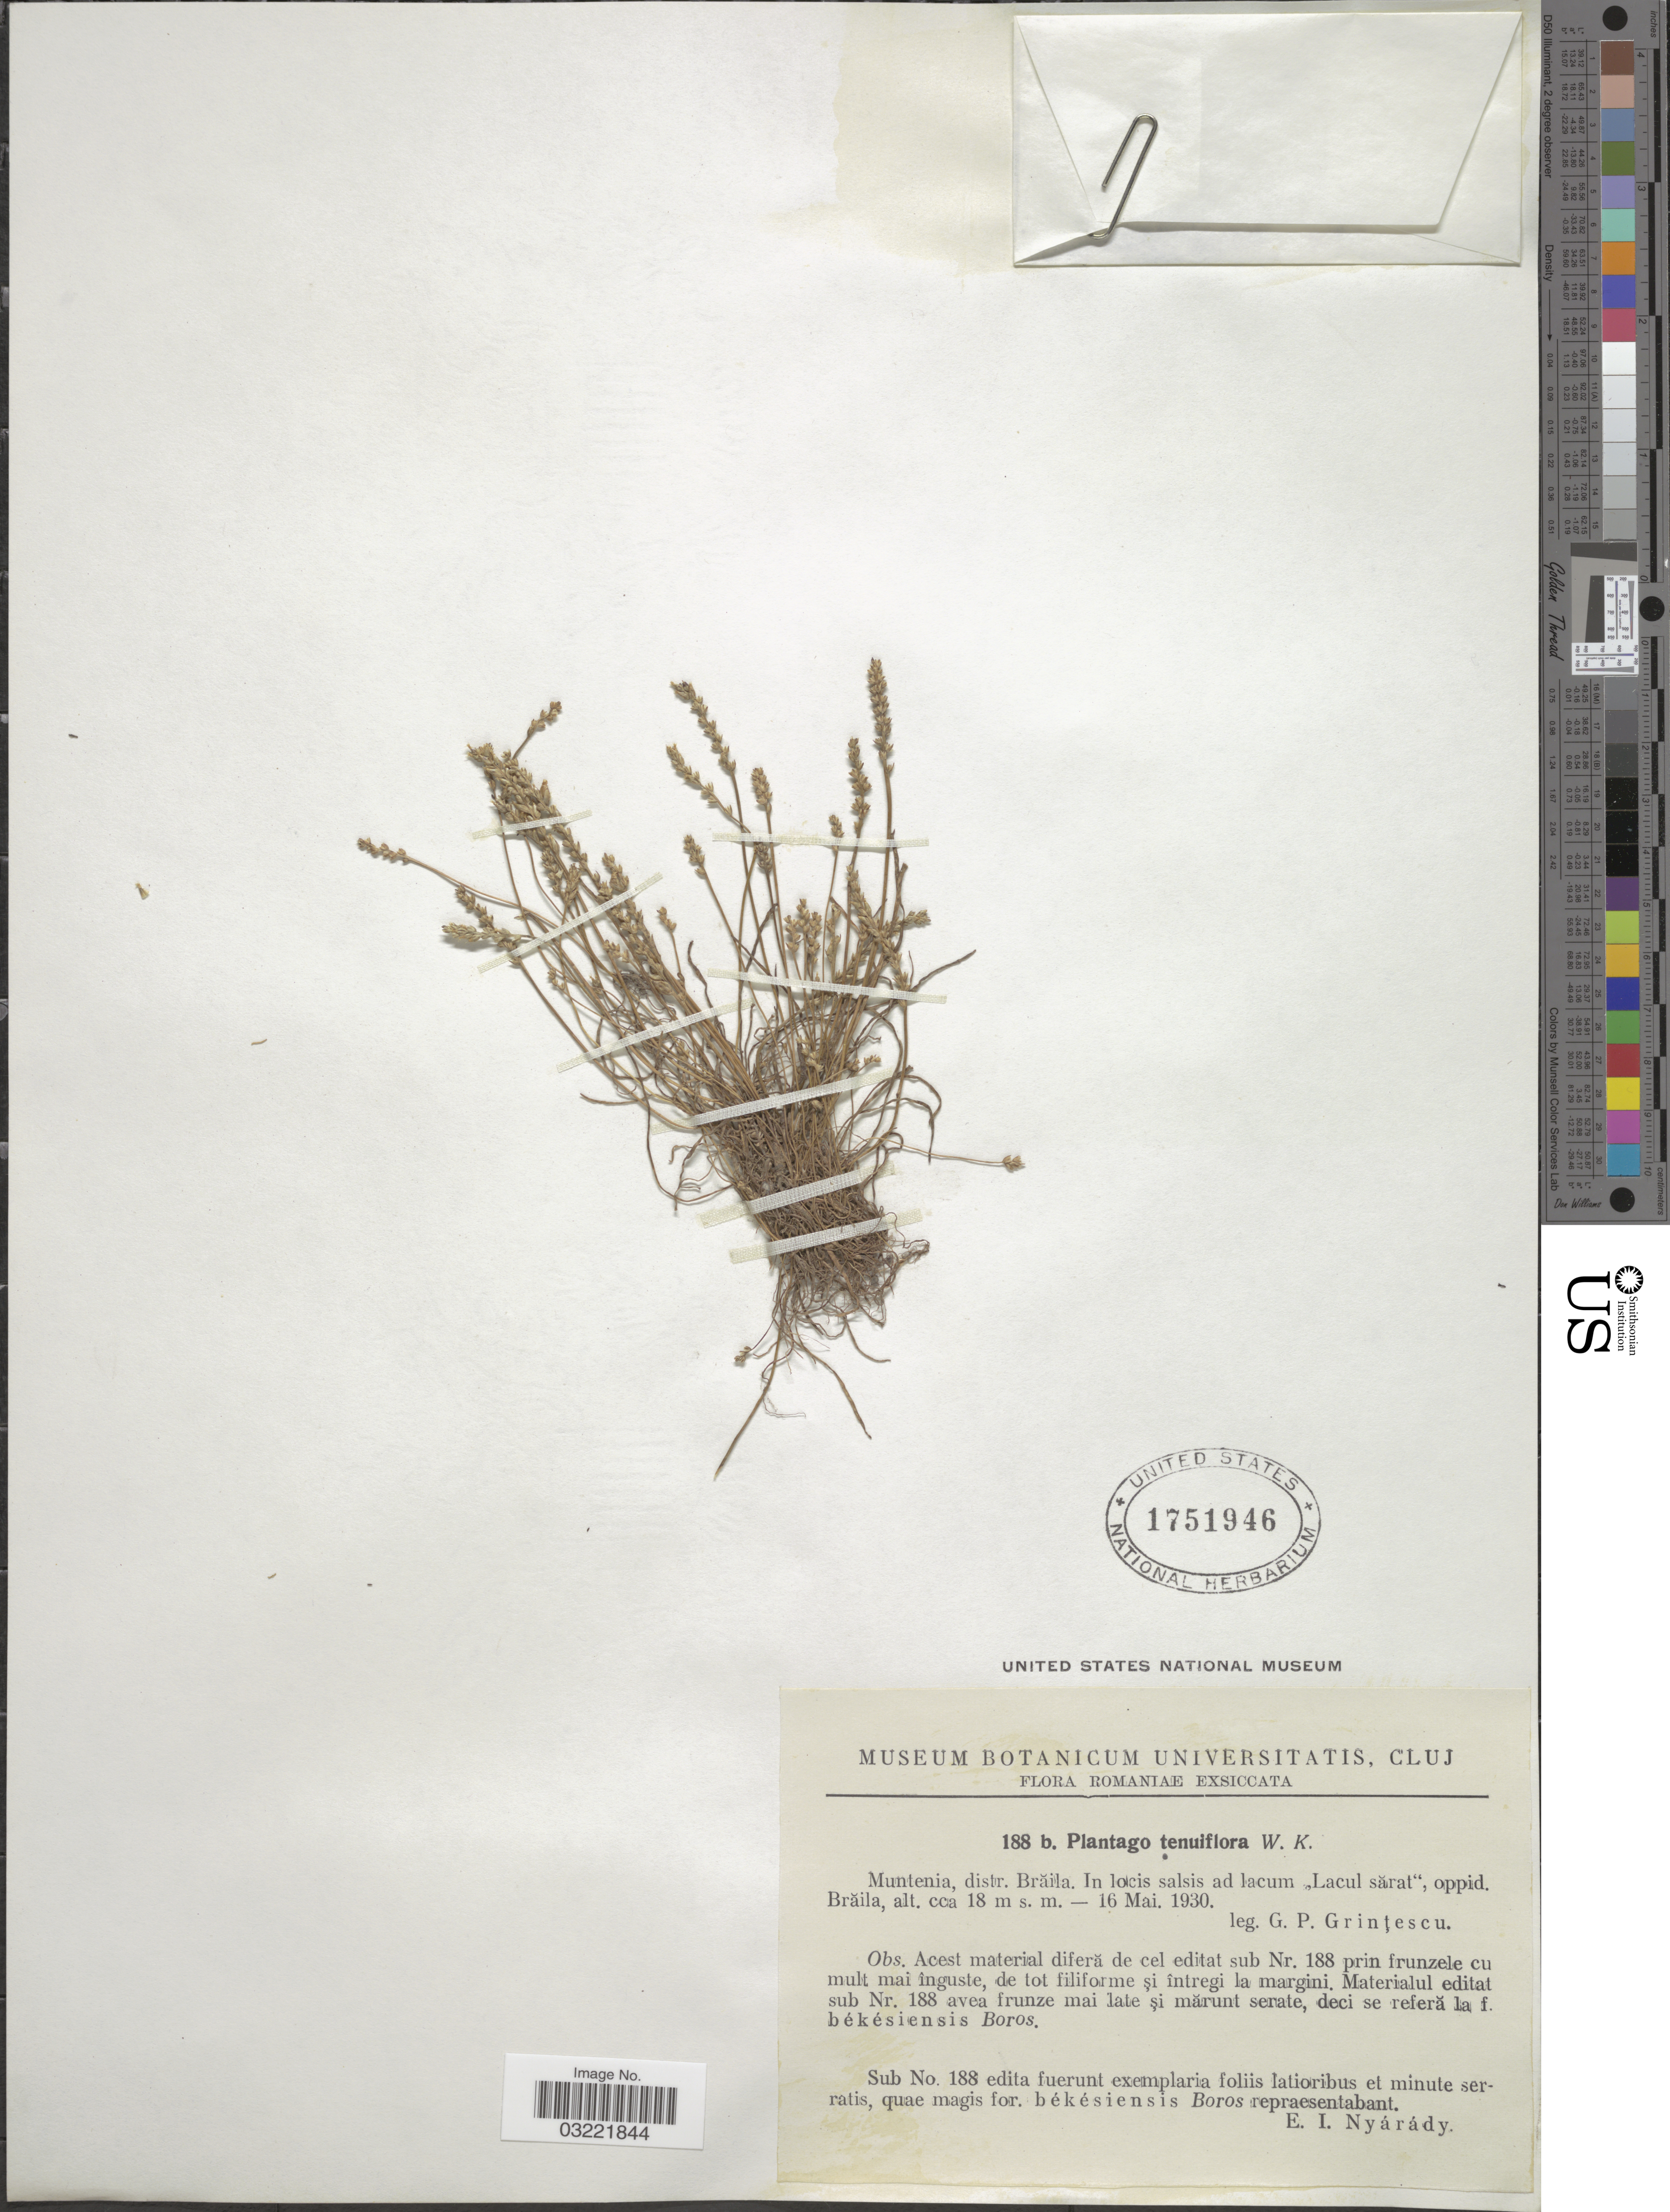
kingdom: Plantae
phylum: Tracheophyta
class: Magnoliopsida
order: Lamiales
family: Plantaginaceae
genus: Plantago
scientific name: Plantago tenuiflora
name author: Waldst. & Kit.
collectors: G. Grintescu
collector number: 188 b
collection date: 1930-05-16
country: Romania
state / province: Braila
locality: Muntenia, distr. Brăila. In locis salsis ad lacum "Lacul sărat", oppid. Brăila.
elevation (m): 18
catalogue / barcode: US 1751946